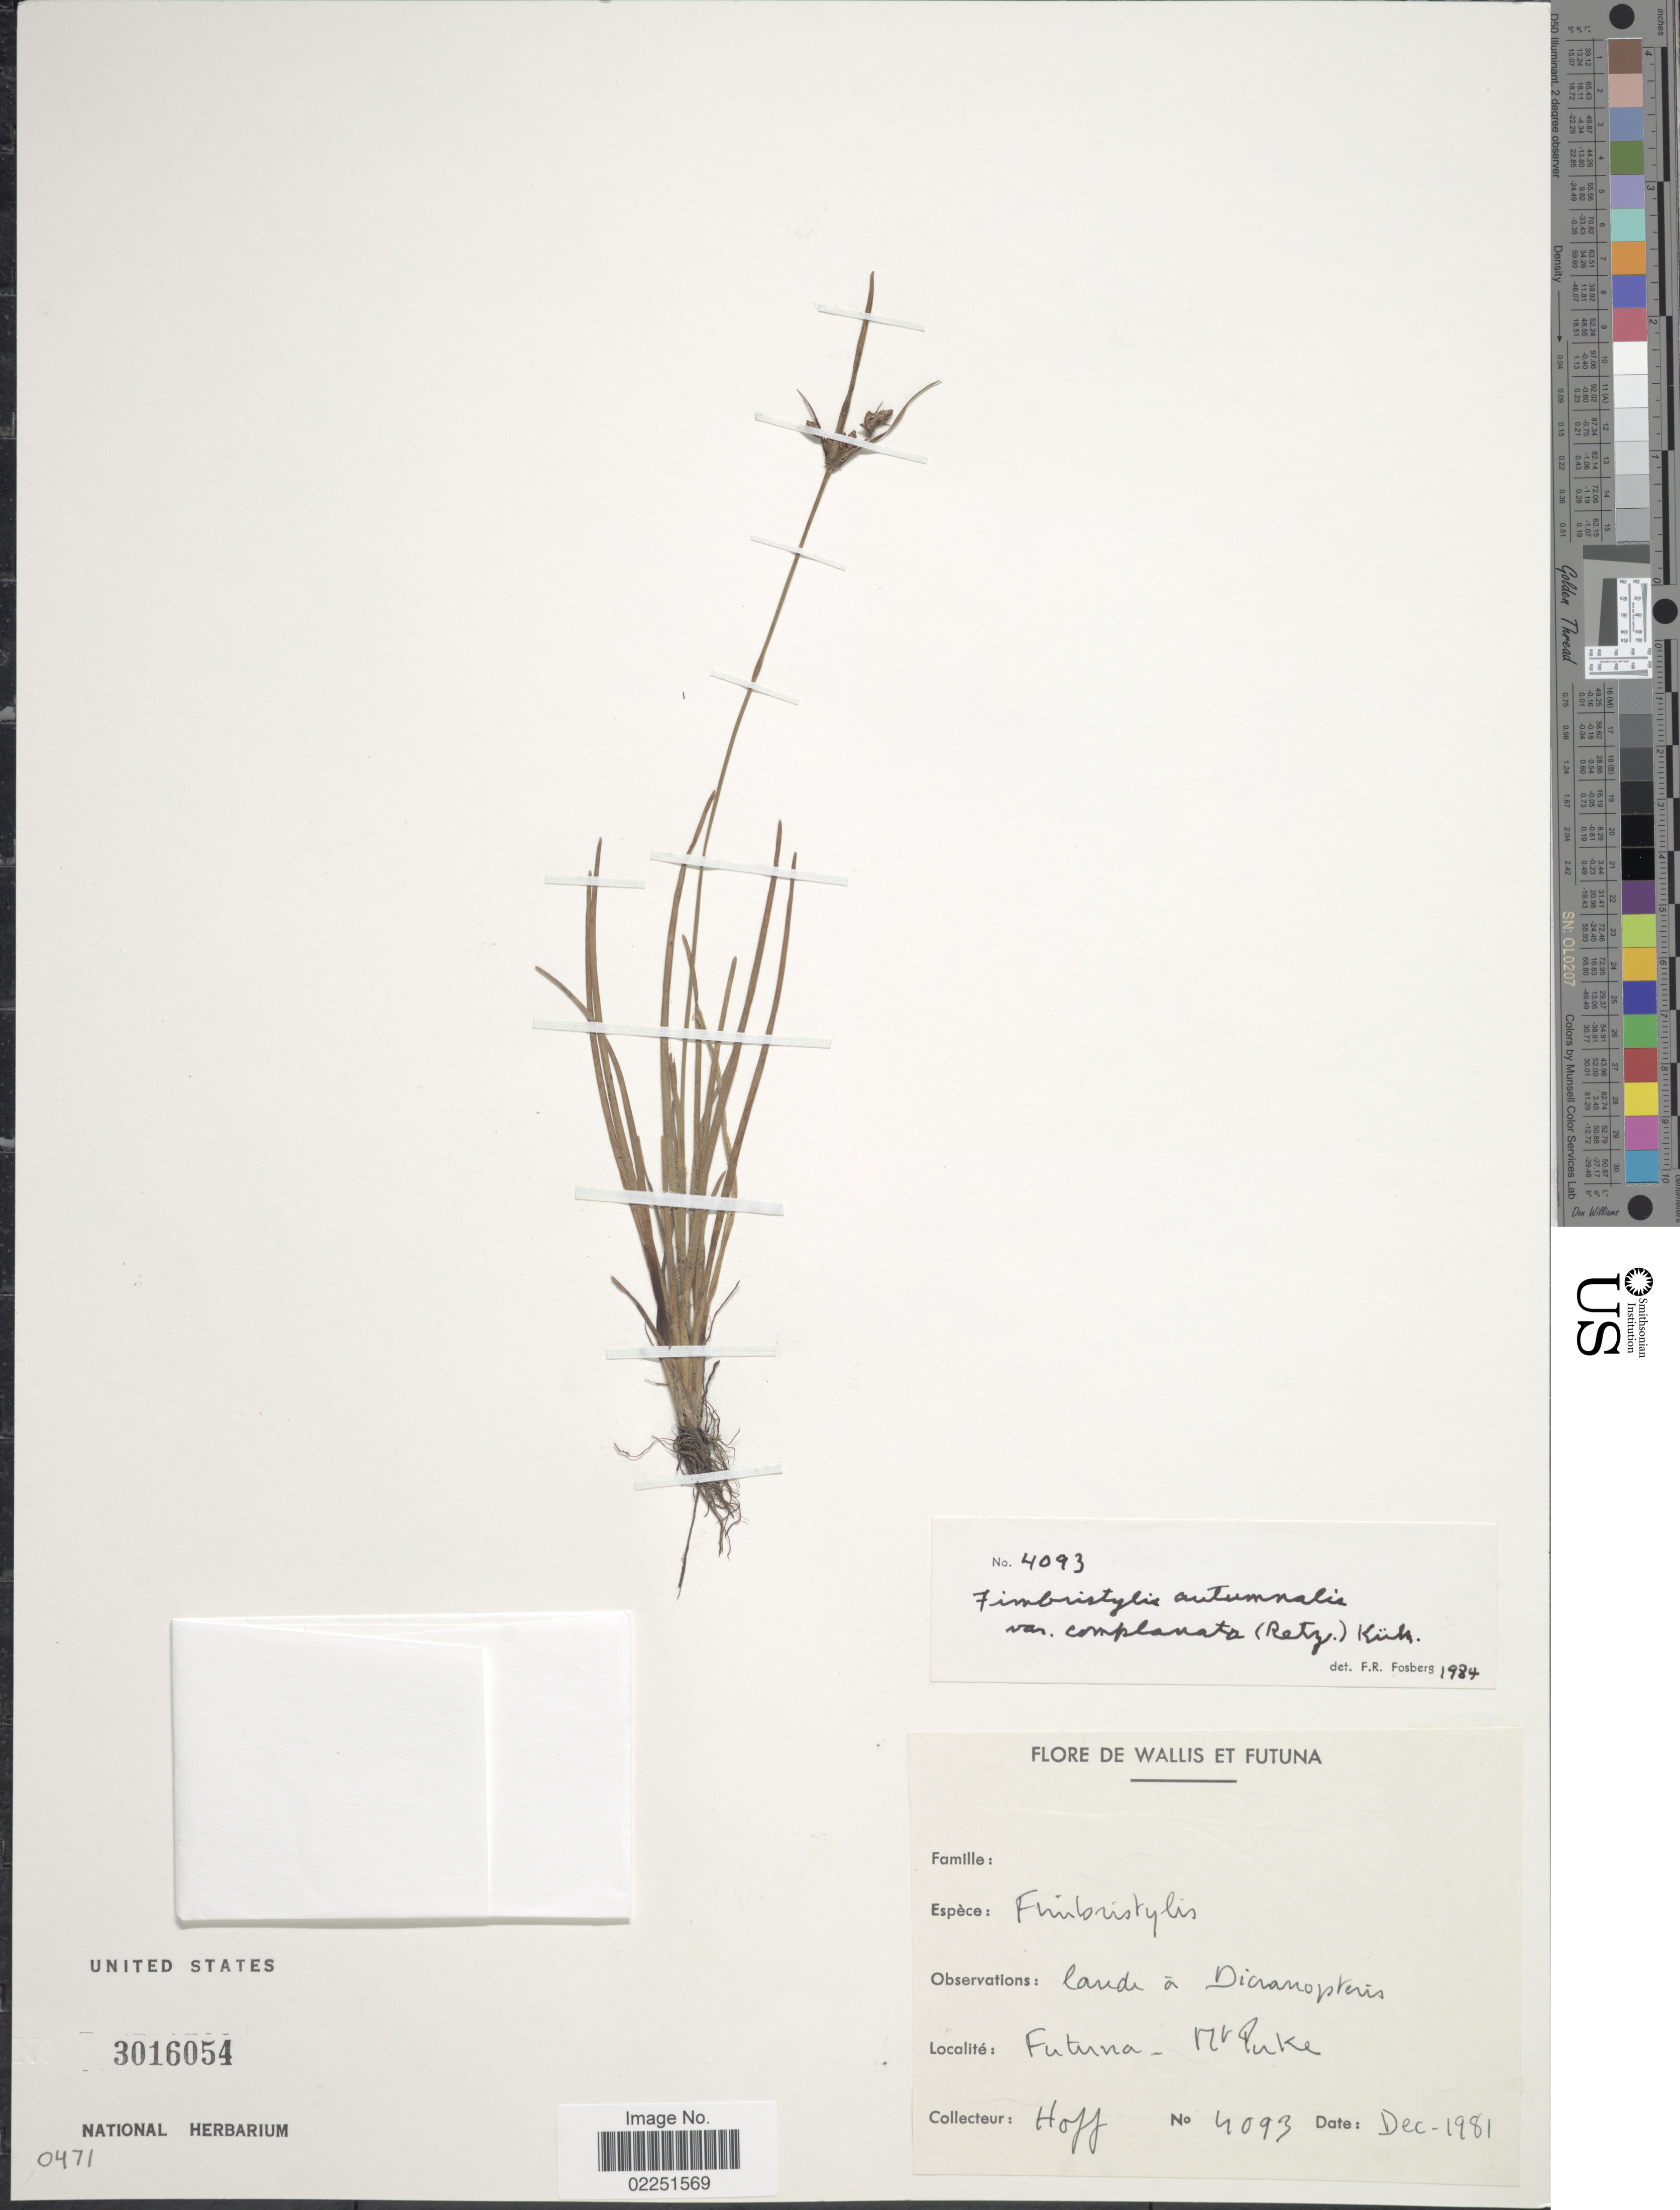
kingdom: Plantae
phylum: Tracheophyta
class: Liliopsida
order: Poales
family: Cyperaceae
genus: Fimbristylis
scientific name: Fimbristylis autumnalis (L.) Roem. & Schult.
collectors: Hoff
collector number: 4093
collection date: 1981-12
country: Wallis and Futuna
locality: Futuna - Mt. Puke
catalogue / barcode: US 3016054